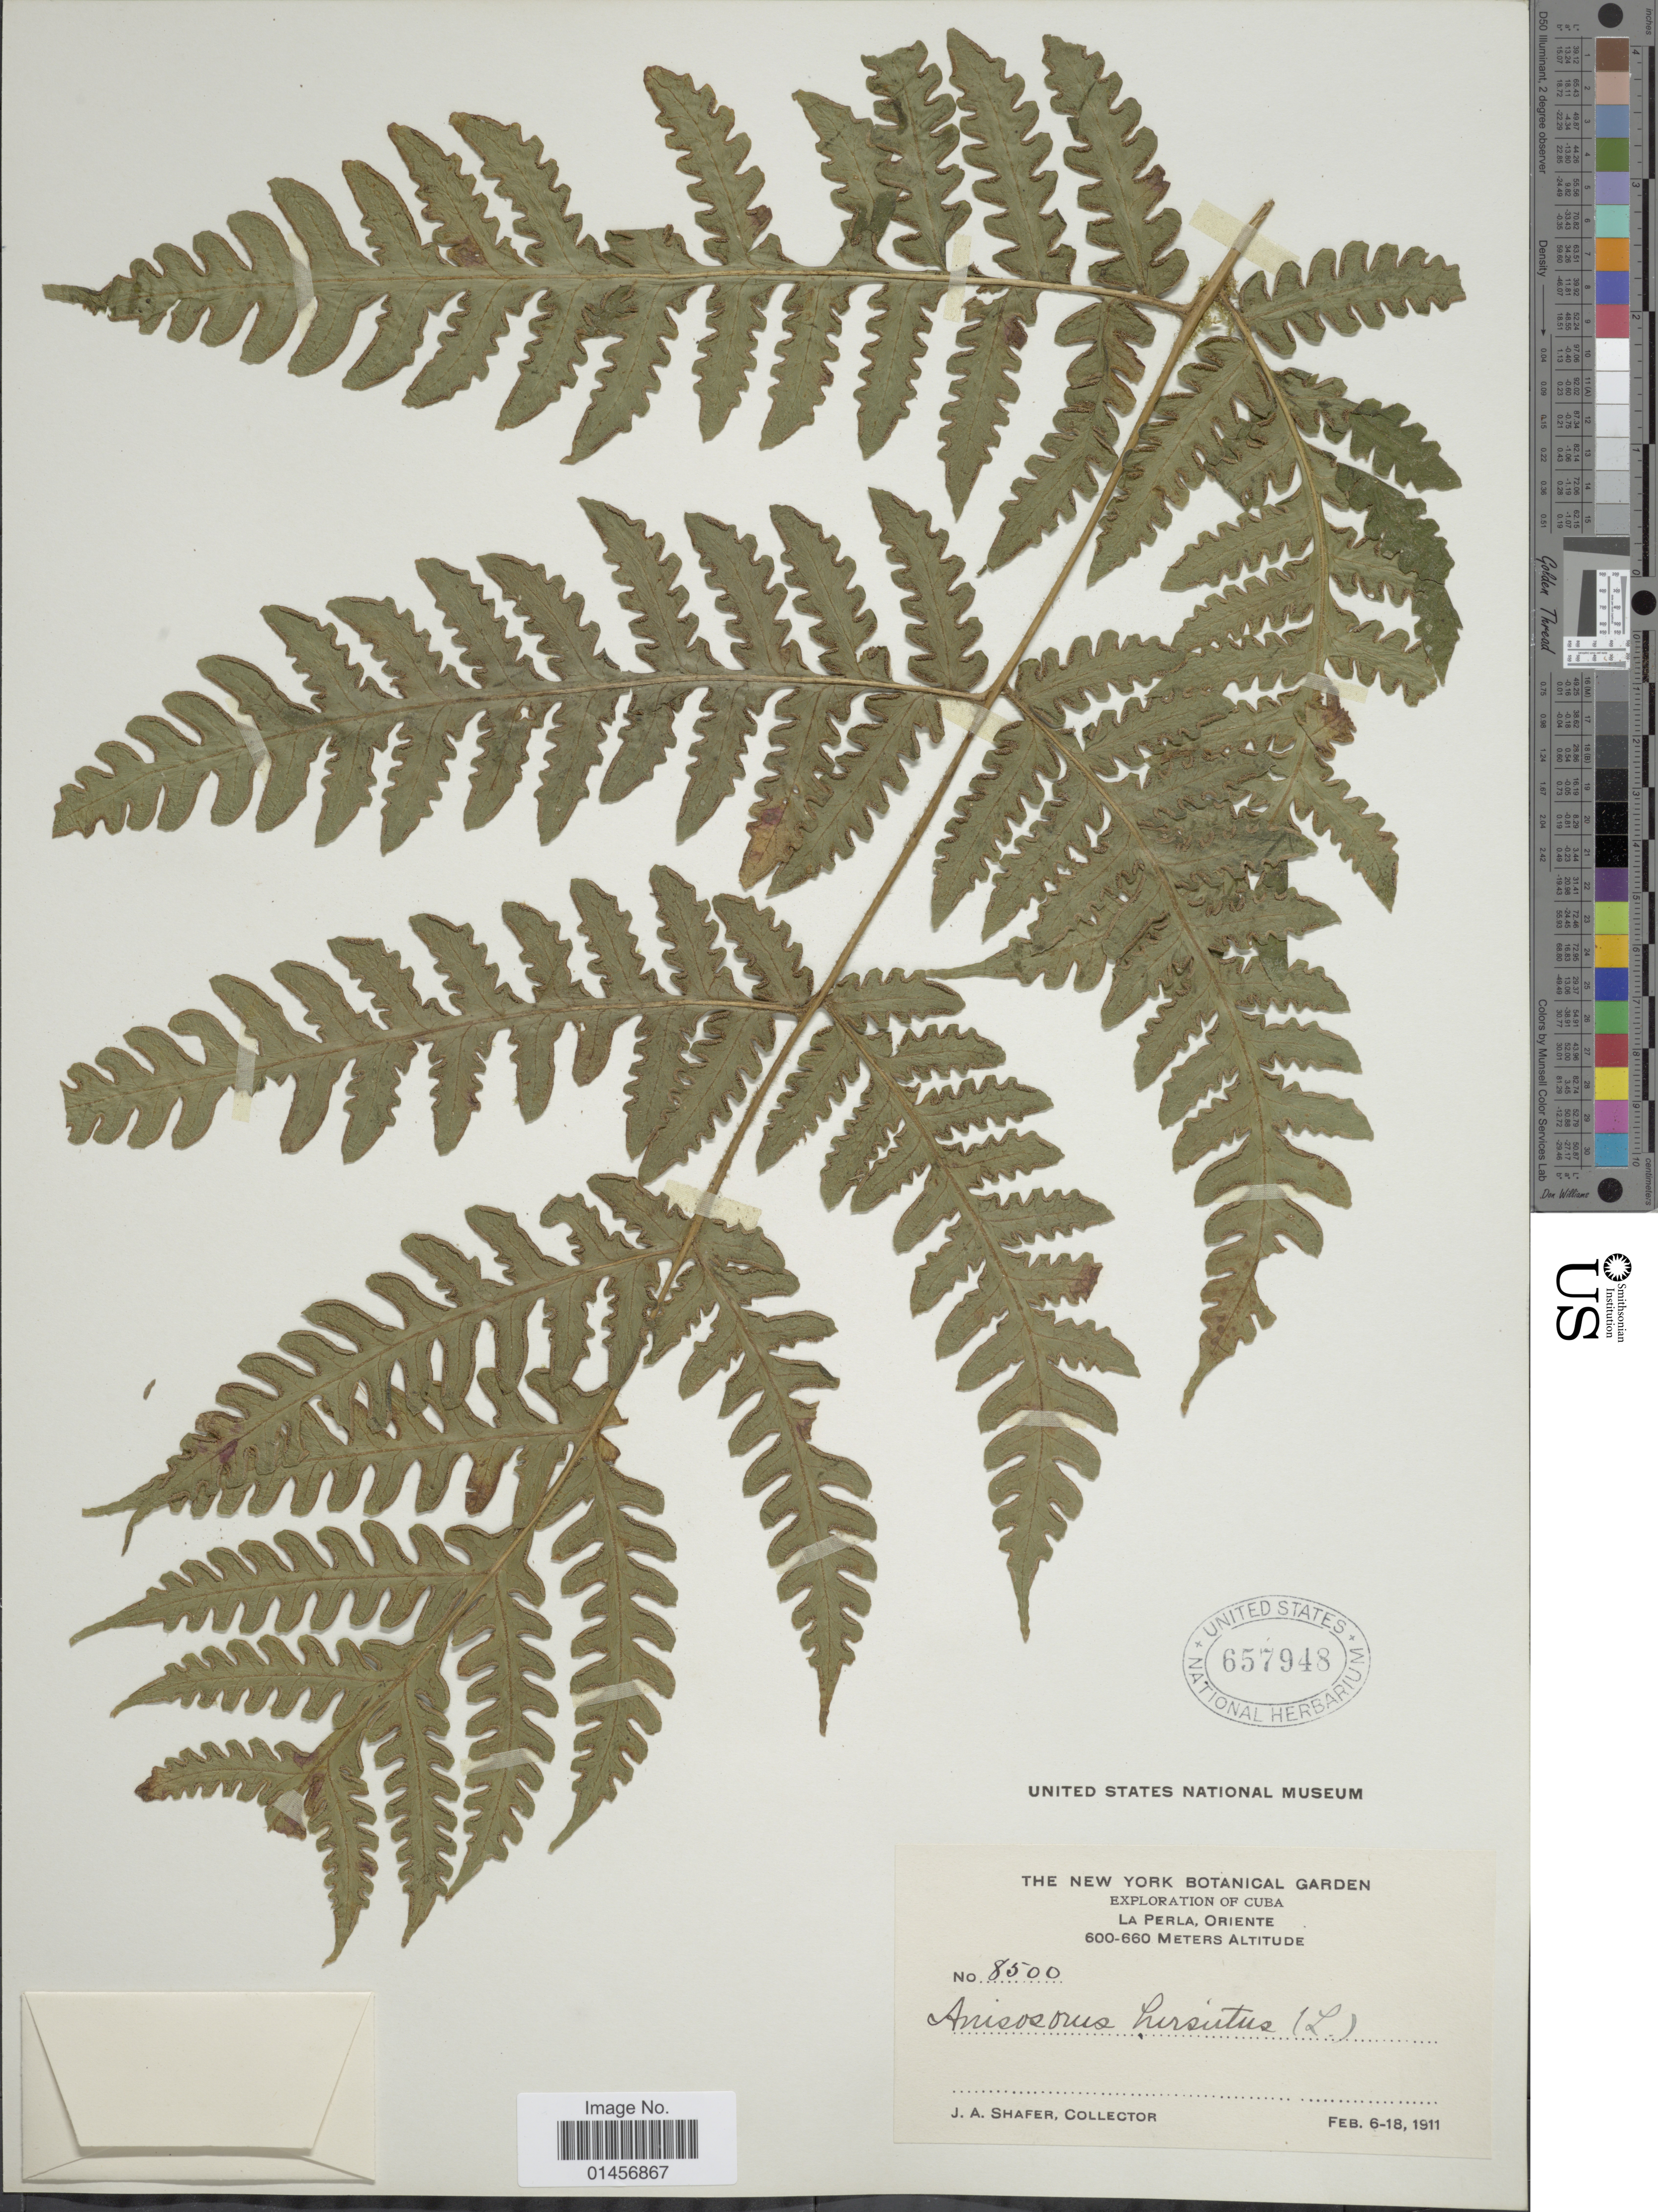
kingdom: Plantae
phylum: Tracheophyta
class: Polypodiopsida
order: Polypodiales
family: Lonchitidaceae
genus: Lonchitis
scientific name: Lonchitis hirsuta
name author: L.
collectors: J. A. Shafer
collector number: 8500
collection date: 1911-02-06/1911-02-18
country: Cuba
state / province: Oriente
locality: Cuba, La Perla.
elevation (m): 600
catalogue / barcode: US 657948